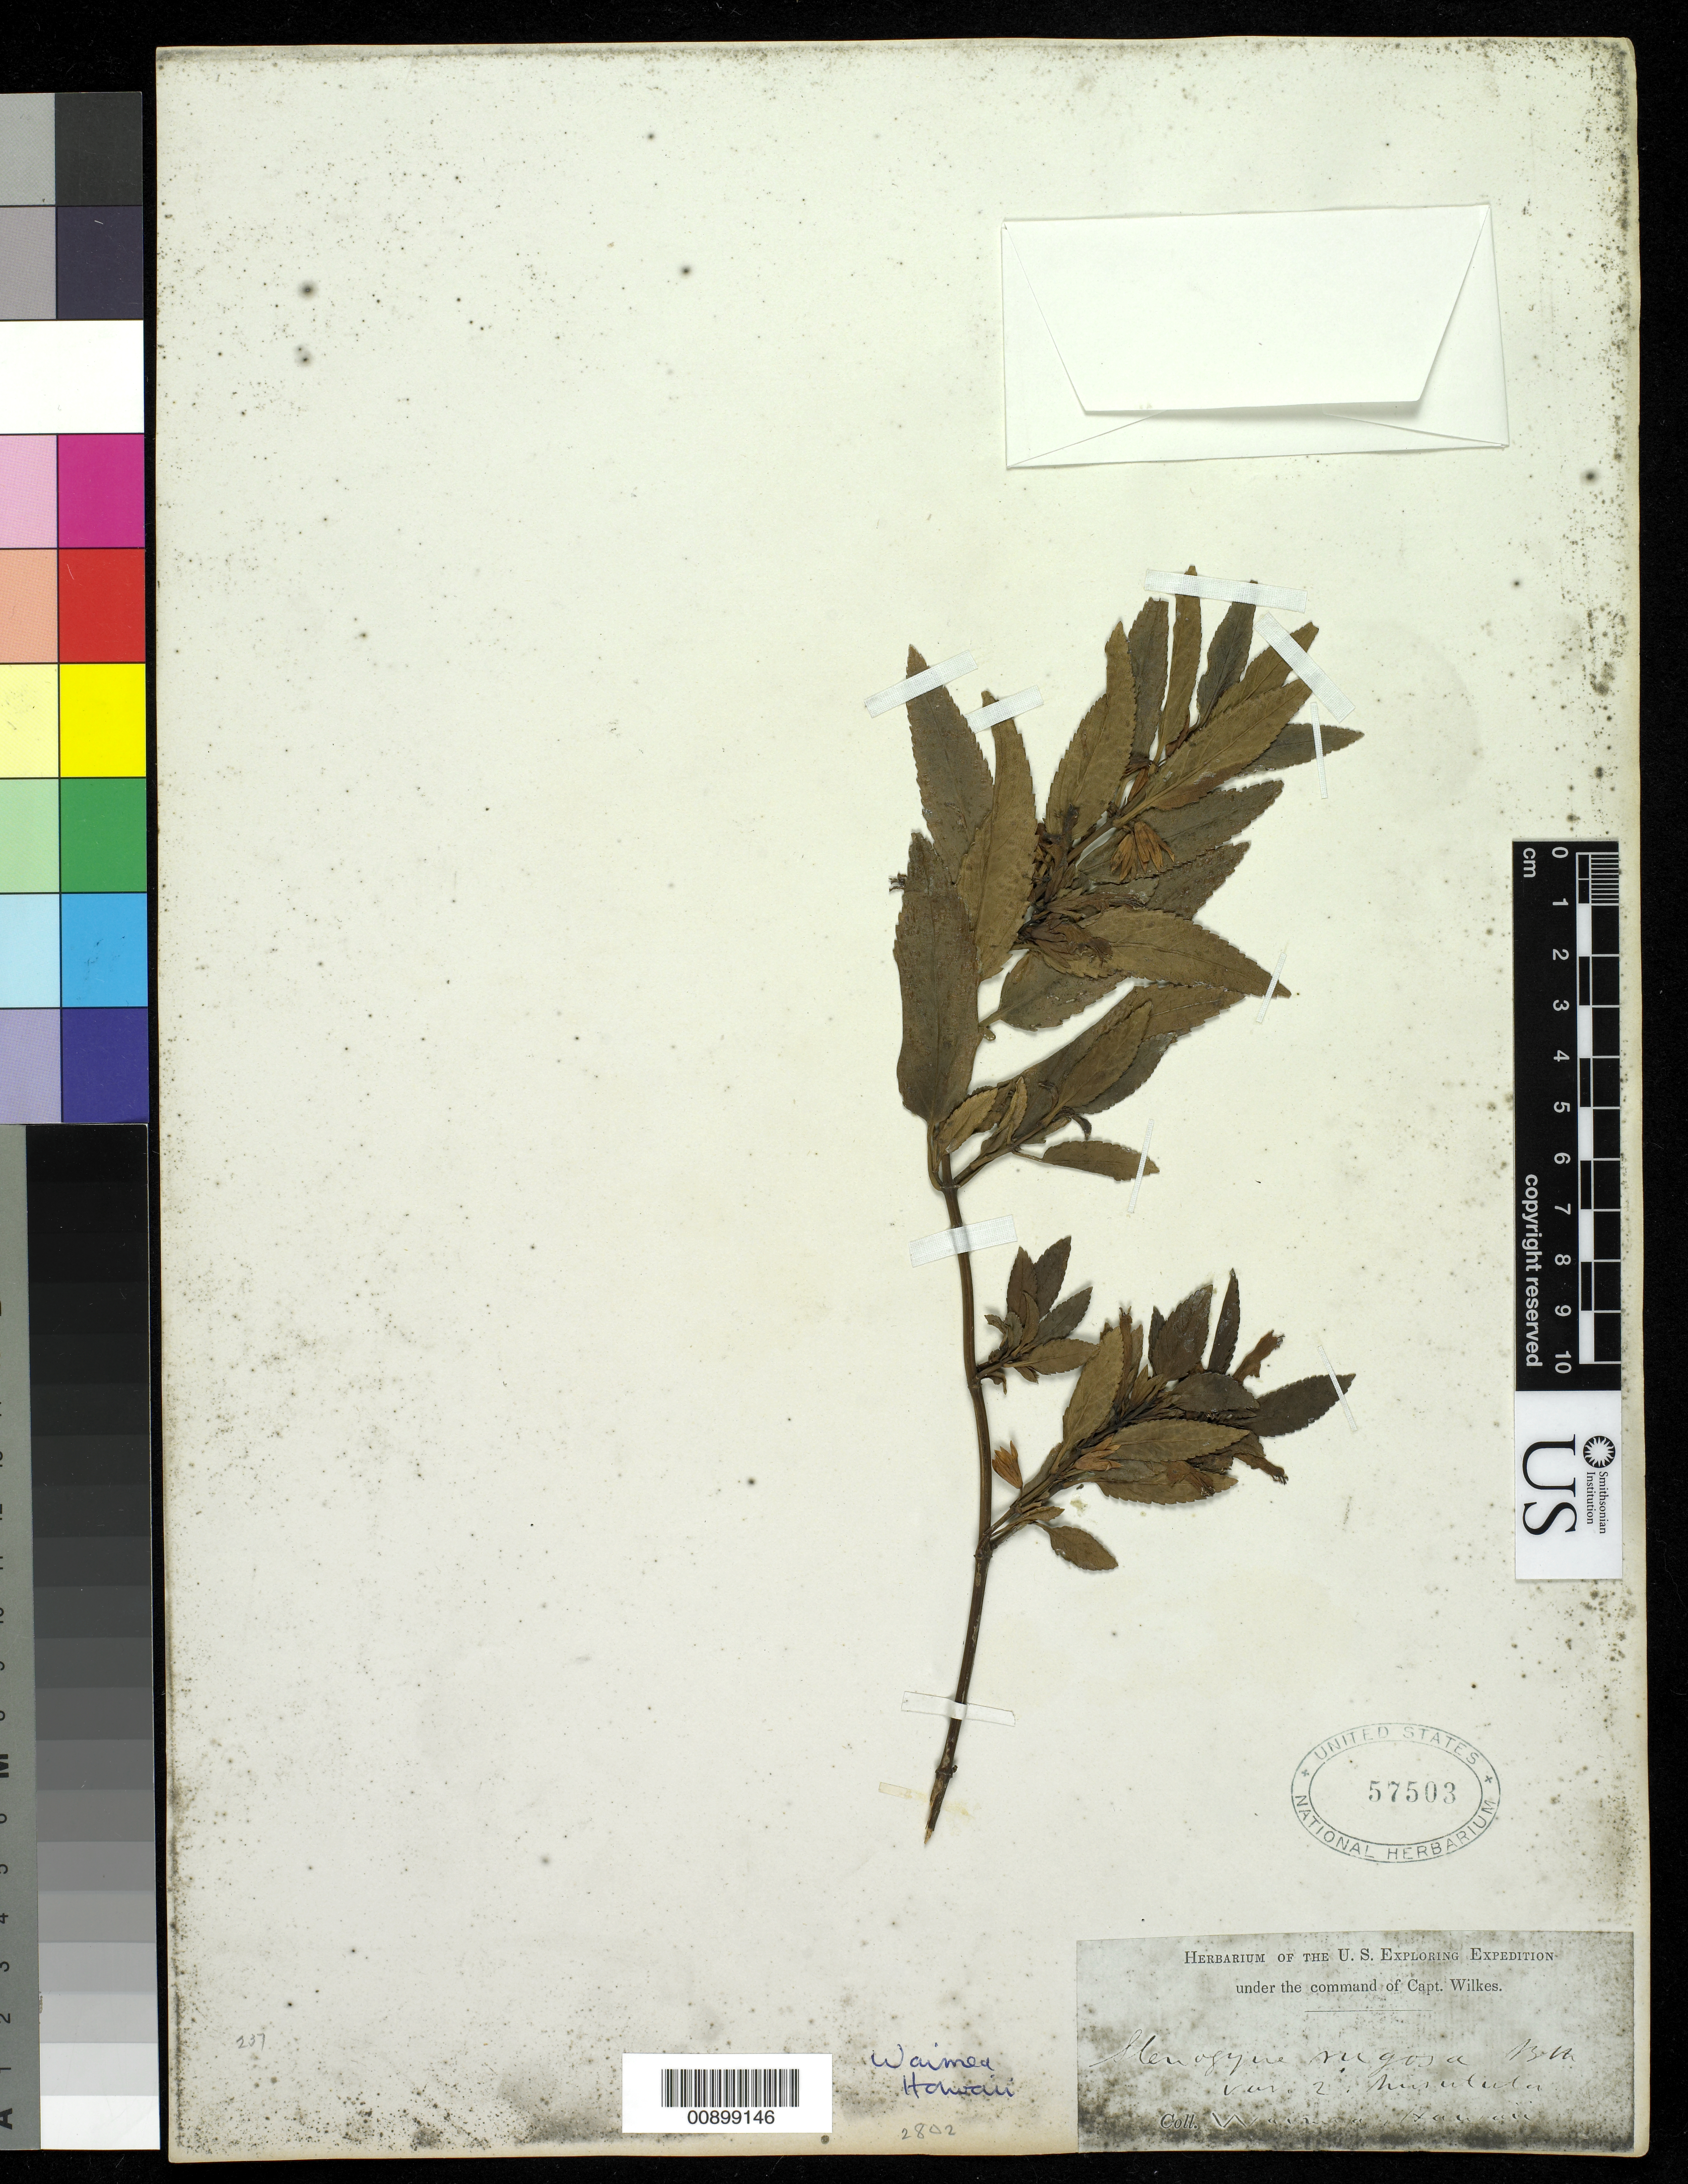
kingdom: Plantae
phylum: Tracheophyta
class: Magnoliopsida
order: Lamiales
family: Lamiaceae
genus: Stenogyne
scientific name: Stenogyne rugosa var. hirsutula ined.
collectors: Wilkes Explor. Exped.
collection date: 1838/1842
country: United States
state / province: Hawaii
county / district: Honolulu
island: Oahu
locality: Waimea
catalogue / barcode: US 57503